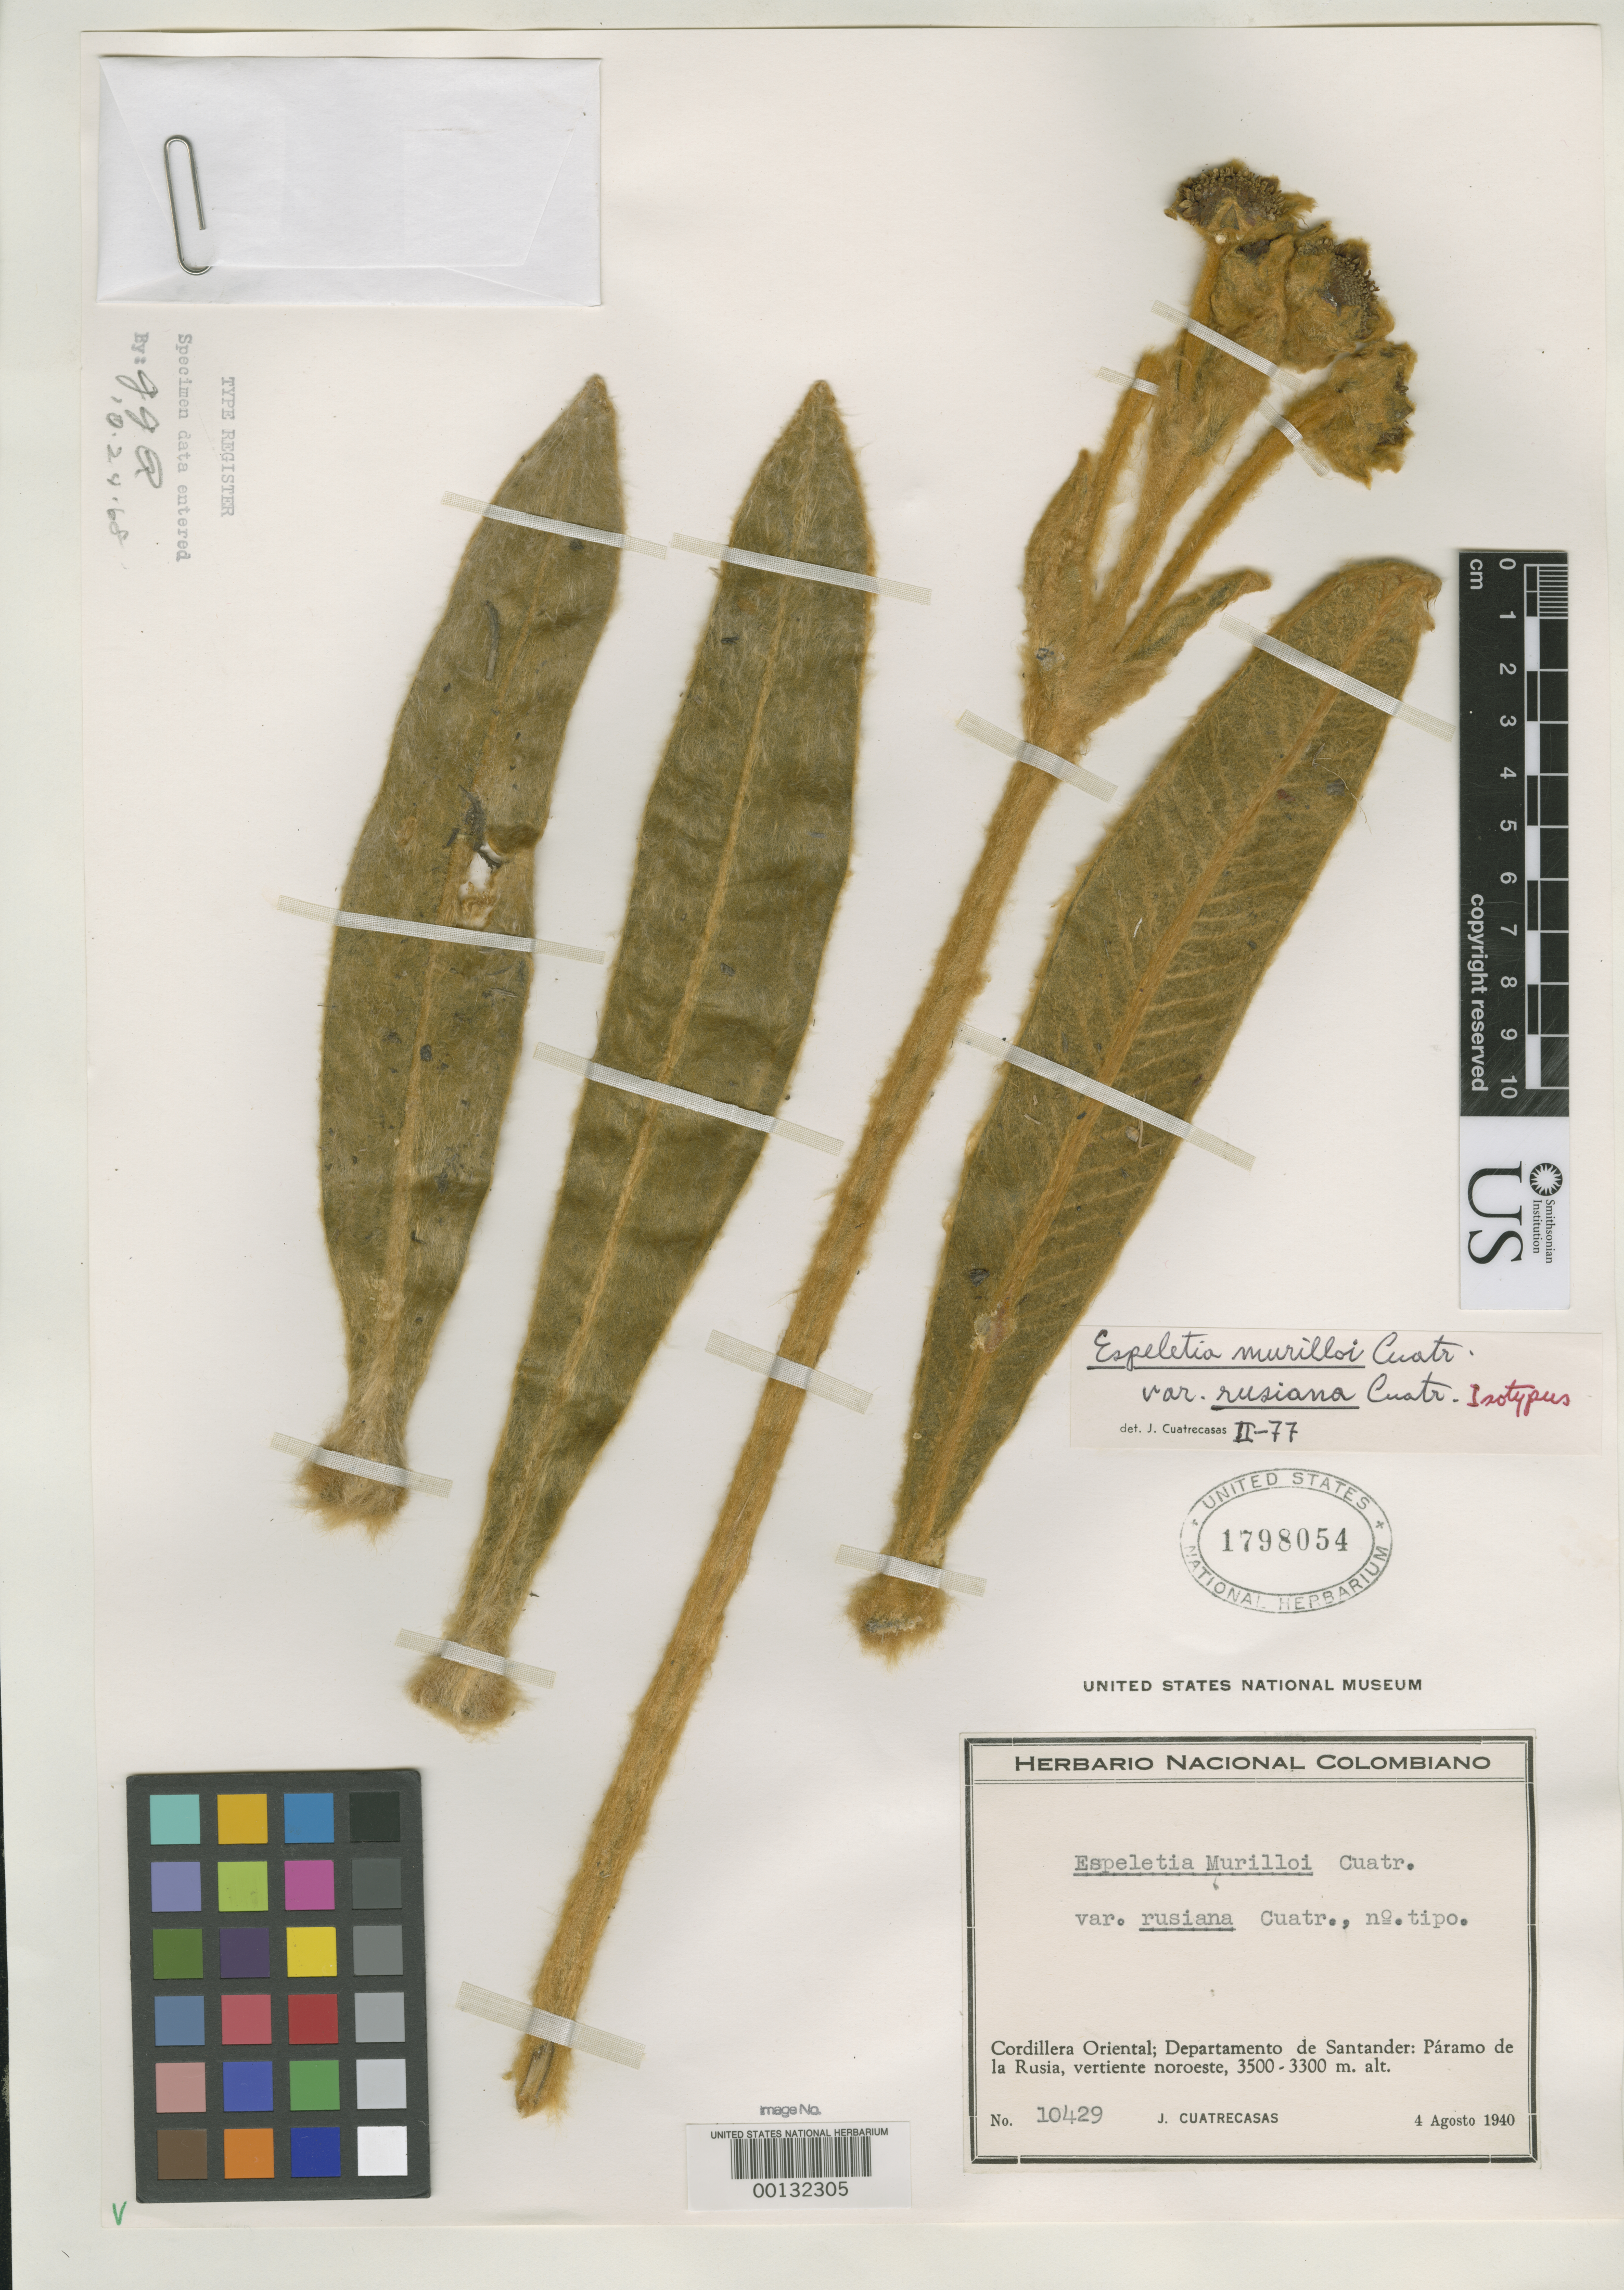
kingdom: Plantae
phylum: Tracheophyta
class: Magnoliopsida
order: Asterales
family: Asteraceae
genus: Espeletia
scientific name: Espeletia murilloi var. rusiana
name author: Cuatrec.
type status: Isotype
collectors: J. Cuatrecasas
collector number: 10429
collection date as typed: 04 Aug 1940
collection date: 1940-08-04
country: Colombia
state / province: Santander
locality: Páramo de La Rusia, Cordillera Oriental.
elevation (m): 3300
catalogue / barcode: US 1798054